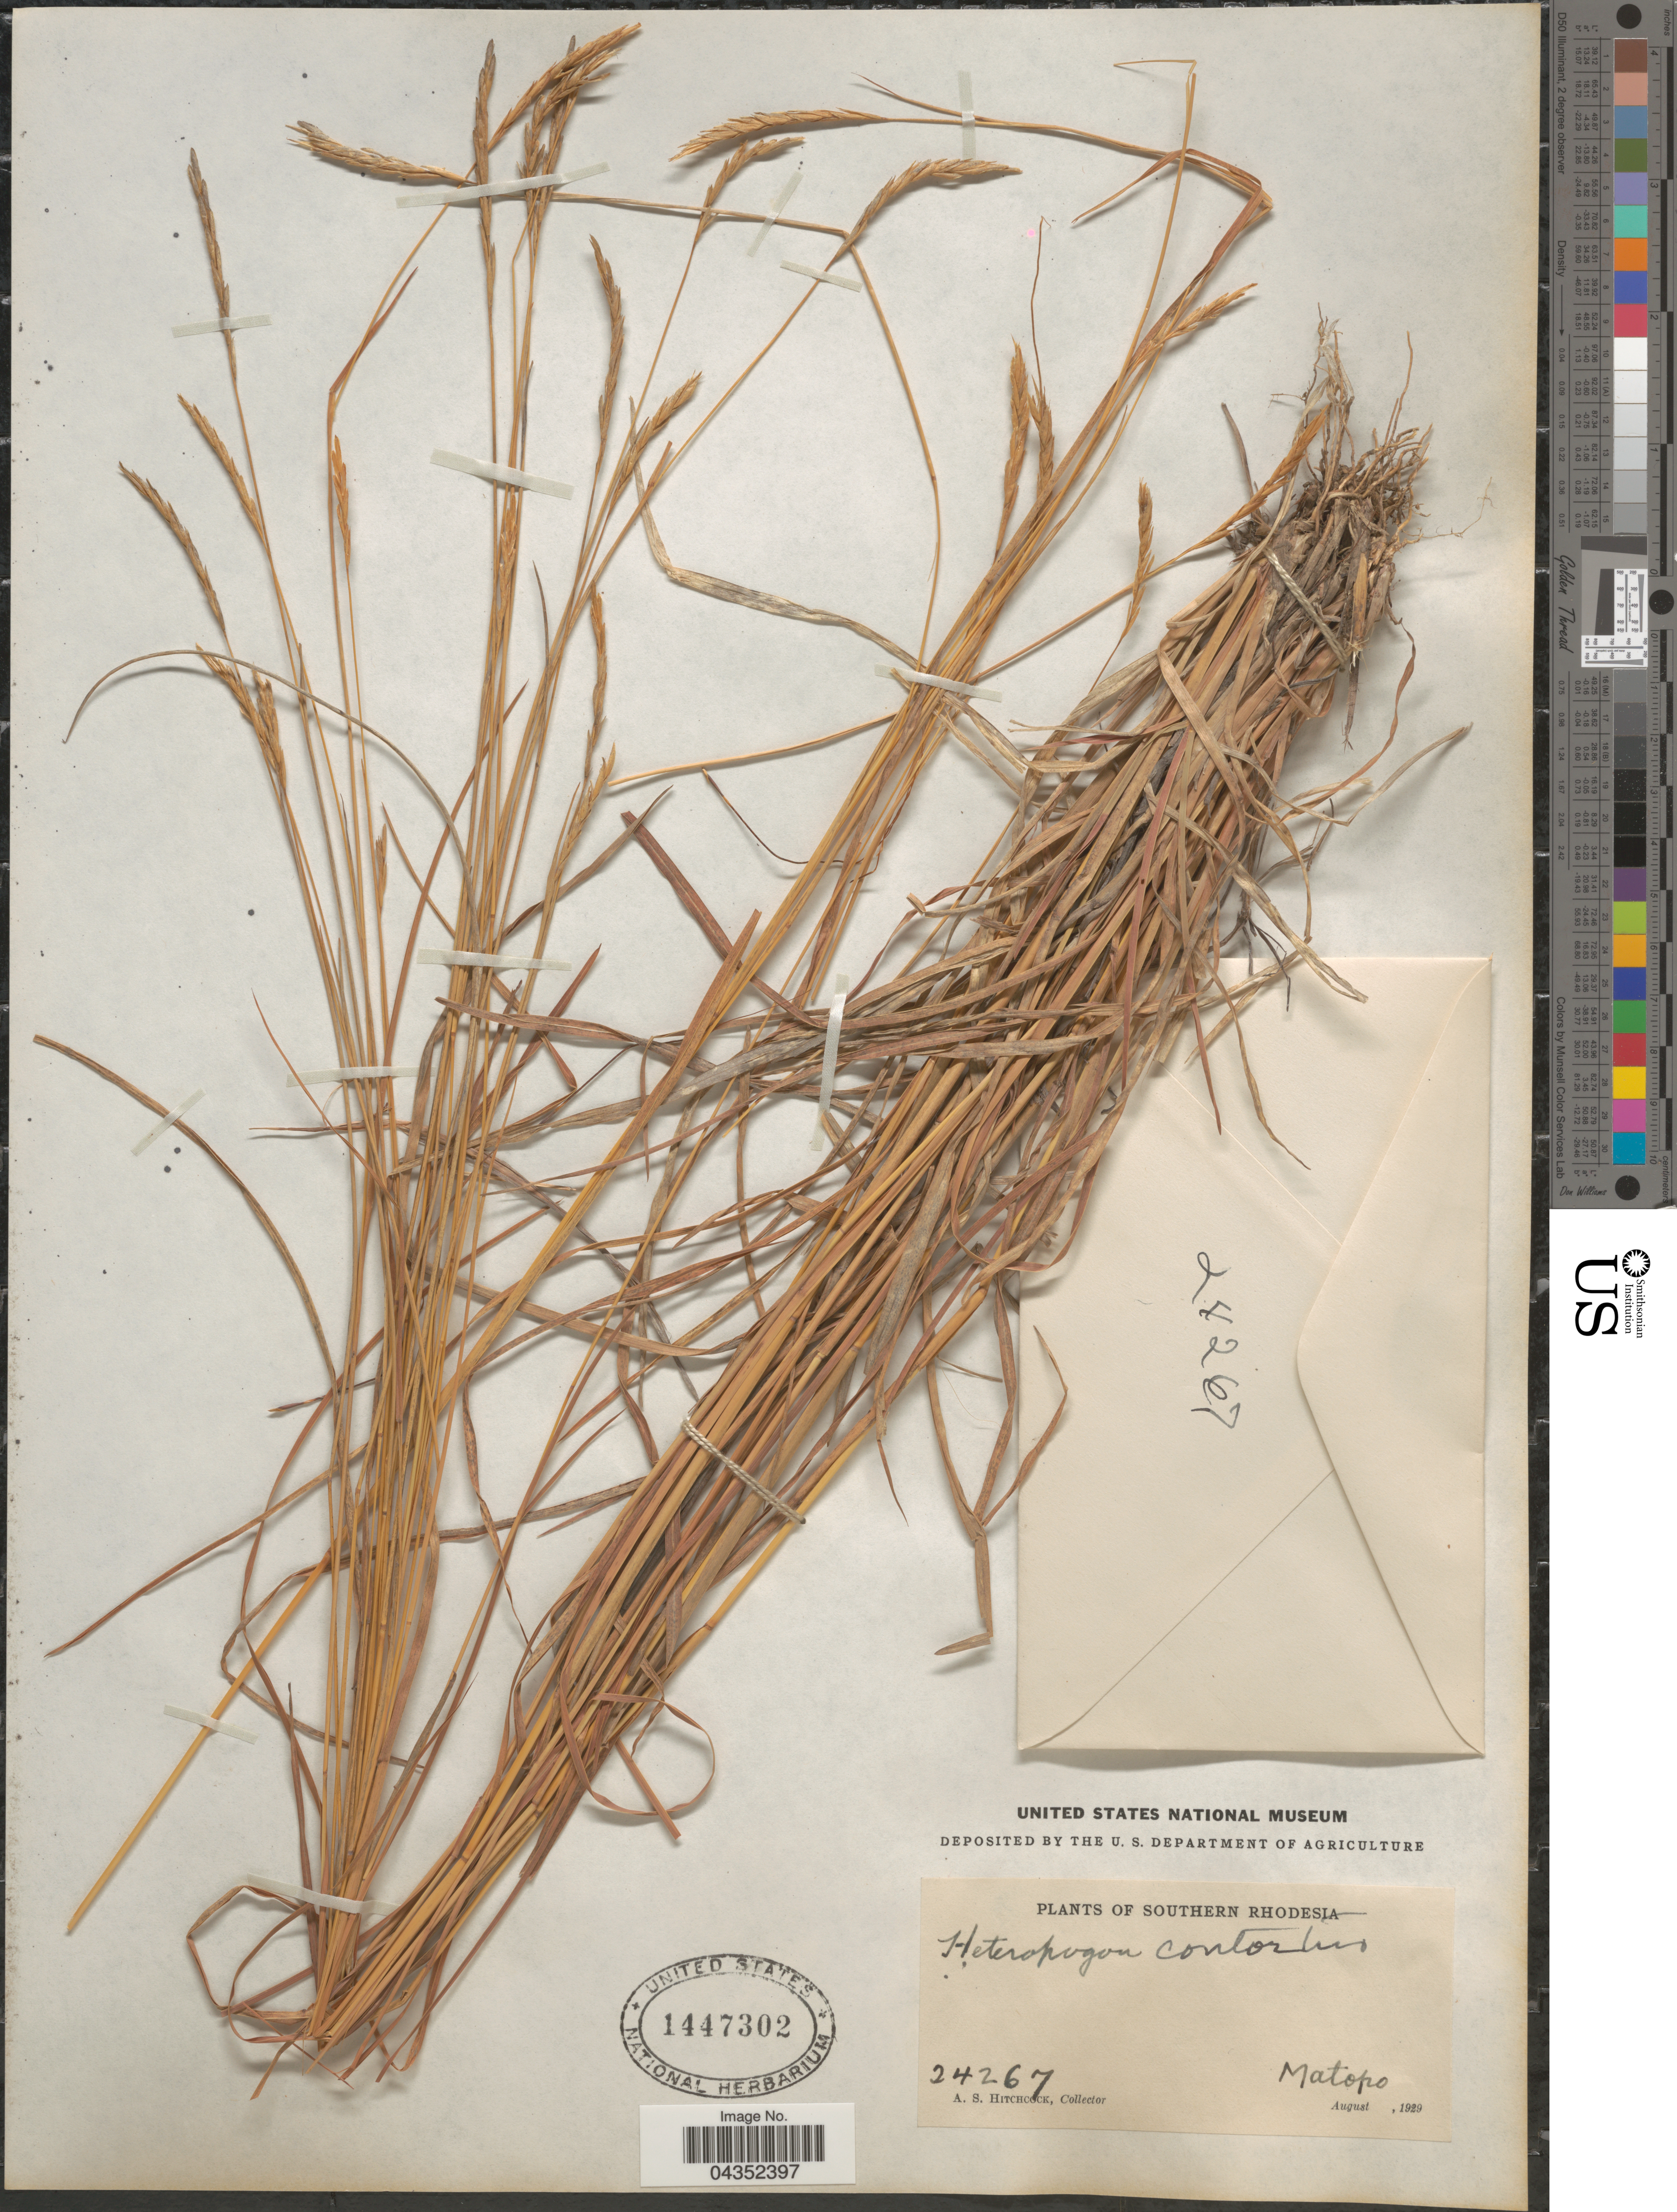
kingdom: Plantae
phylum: Tracheophyta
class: Liliopsida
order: Poales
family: Poaceae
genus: Heteropogon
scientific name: Heteropogon contortus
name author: (L.) P. Beauv. ex Roem. & Schult.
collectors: A. S. Hitchcock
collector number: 24267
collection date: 1929-08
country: Zimbabwe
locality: Southern Rhodesia, Matopo.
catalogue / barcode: US 1447302